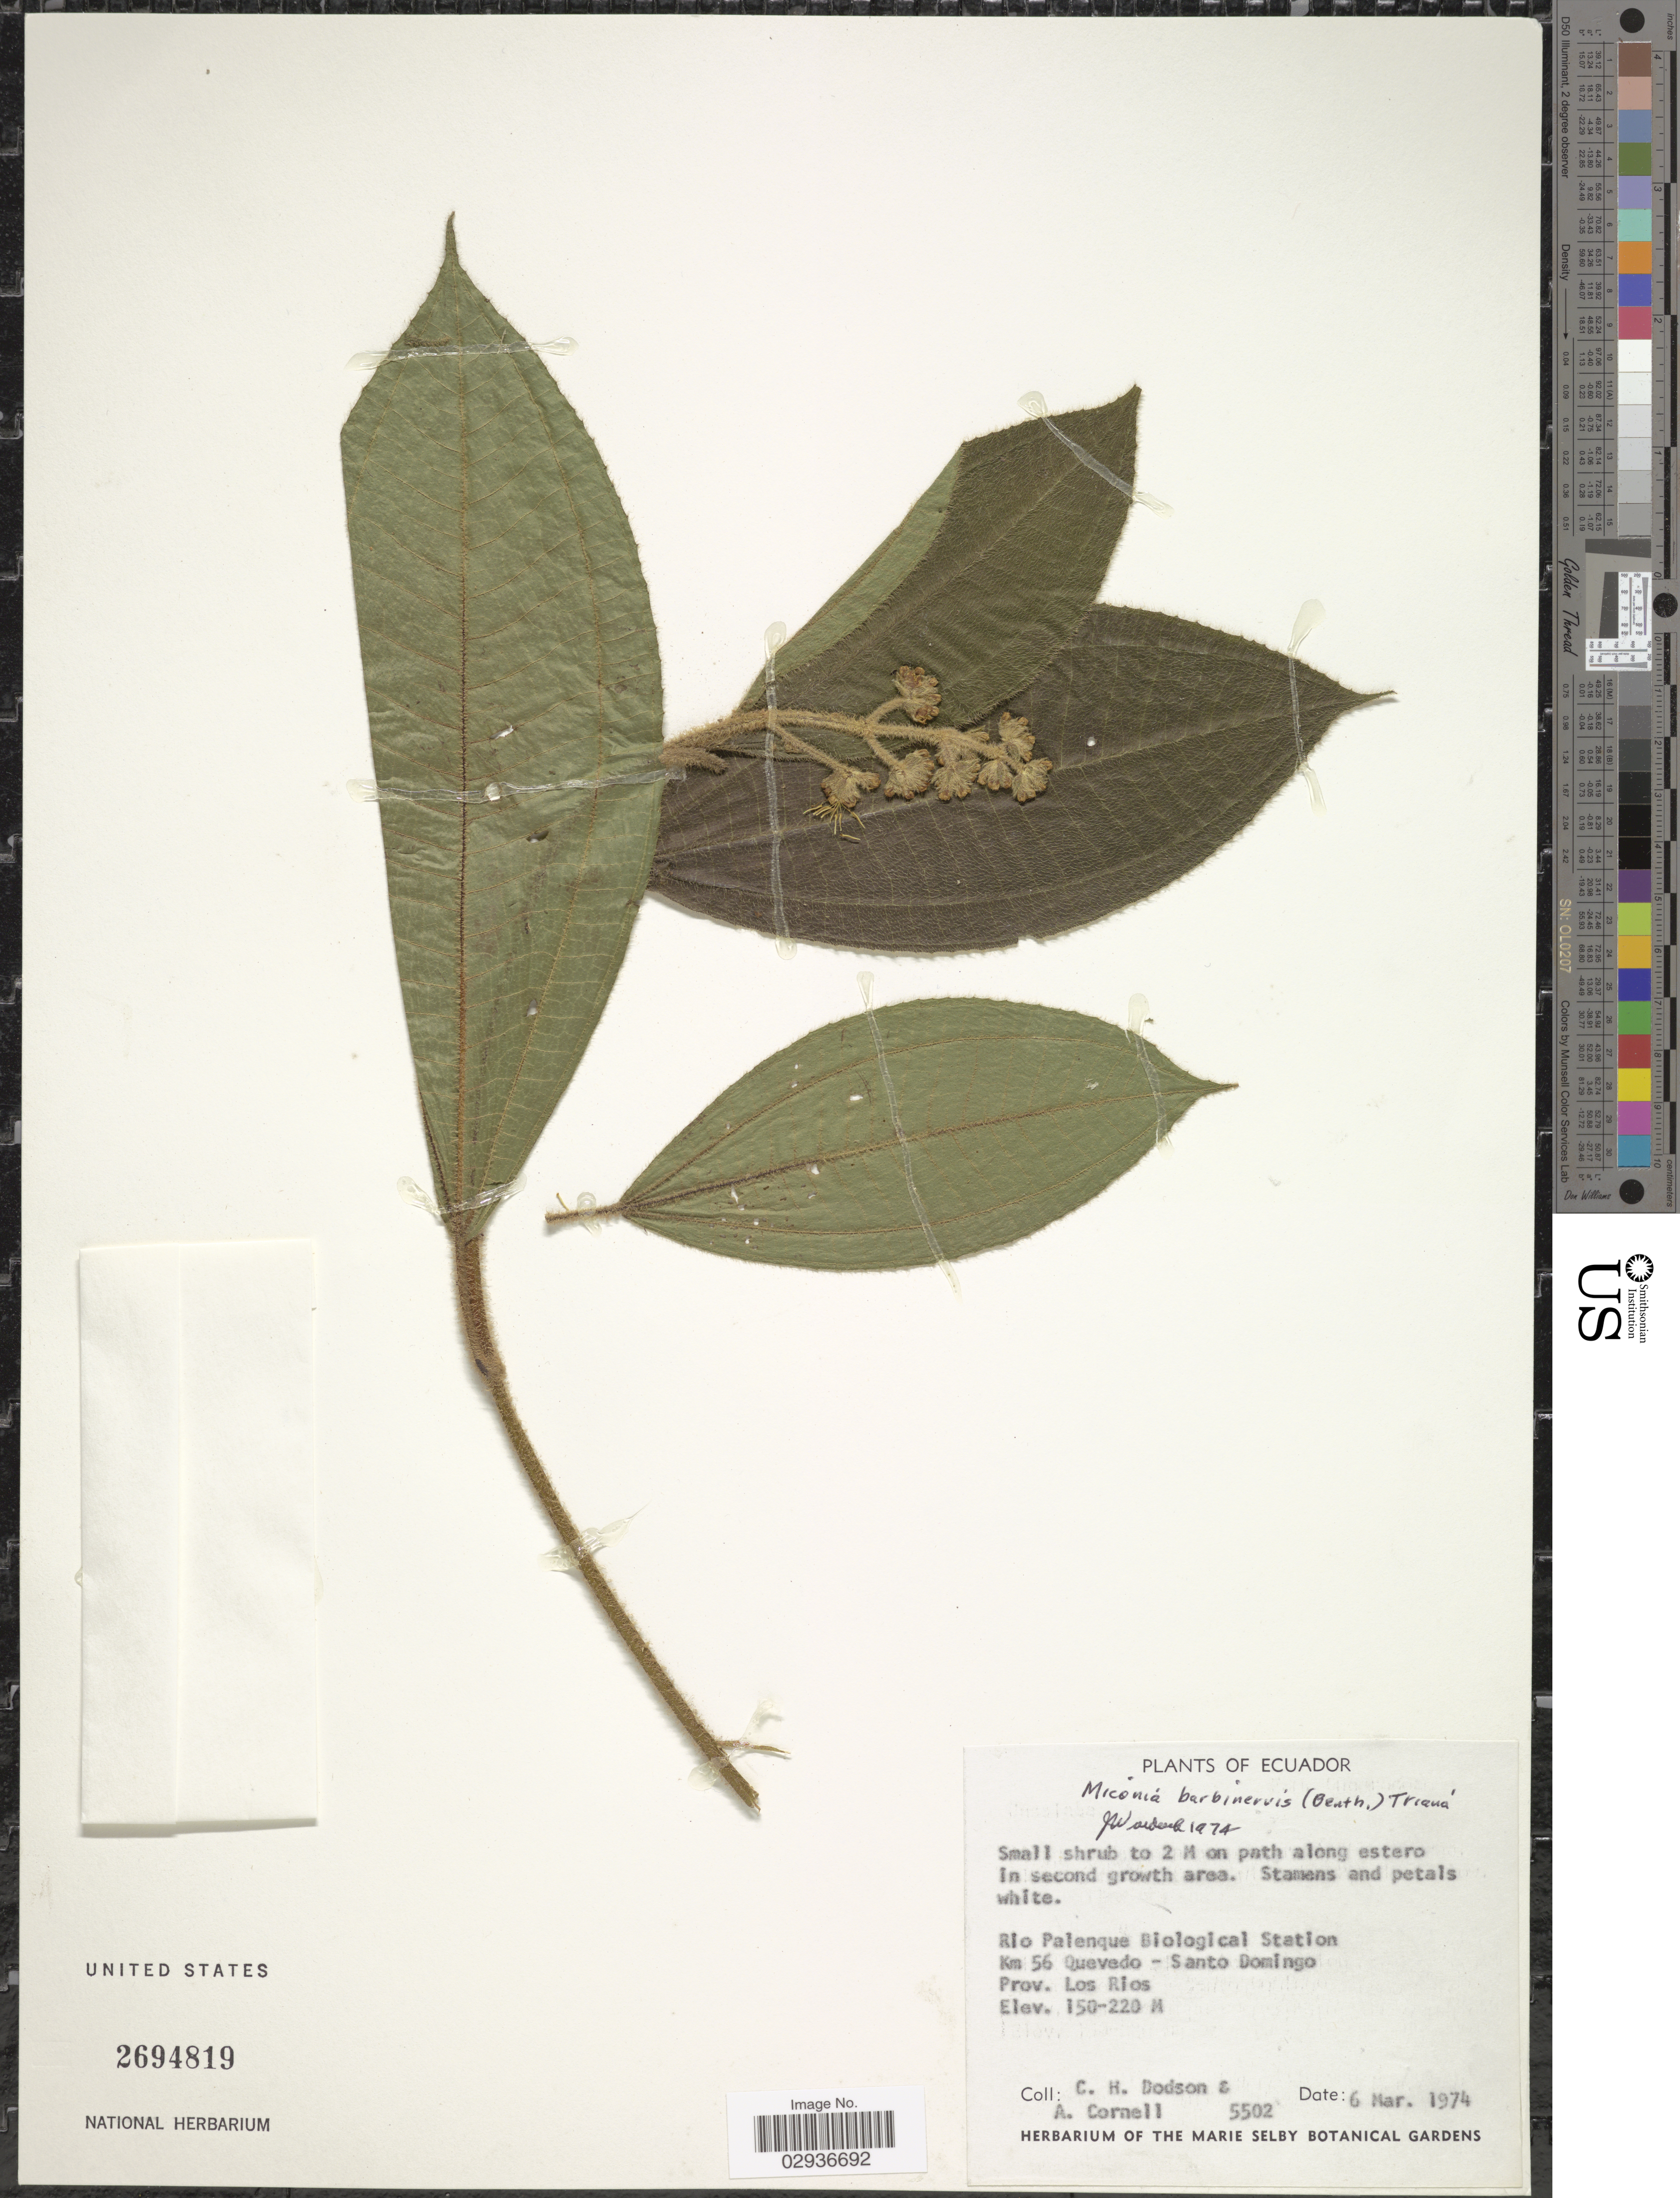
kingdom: Plantae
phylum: Tracheophyta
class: Magnoliopsida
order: Myrtales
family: Melastomataceae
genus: Miconia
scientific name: Miconia barbinervis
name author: (Benth.) Triana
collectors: C. H. Dodson & A. Cornell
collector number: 5502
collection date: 1974-03-06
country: Ecuador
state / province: Los Ríos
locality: Rio Palenque Biological Station, Km 56 Quevedo-Santo Domingo.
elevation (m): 150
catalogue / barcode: US 2694819